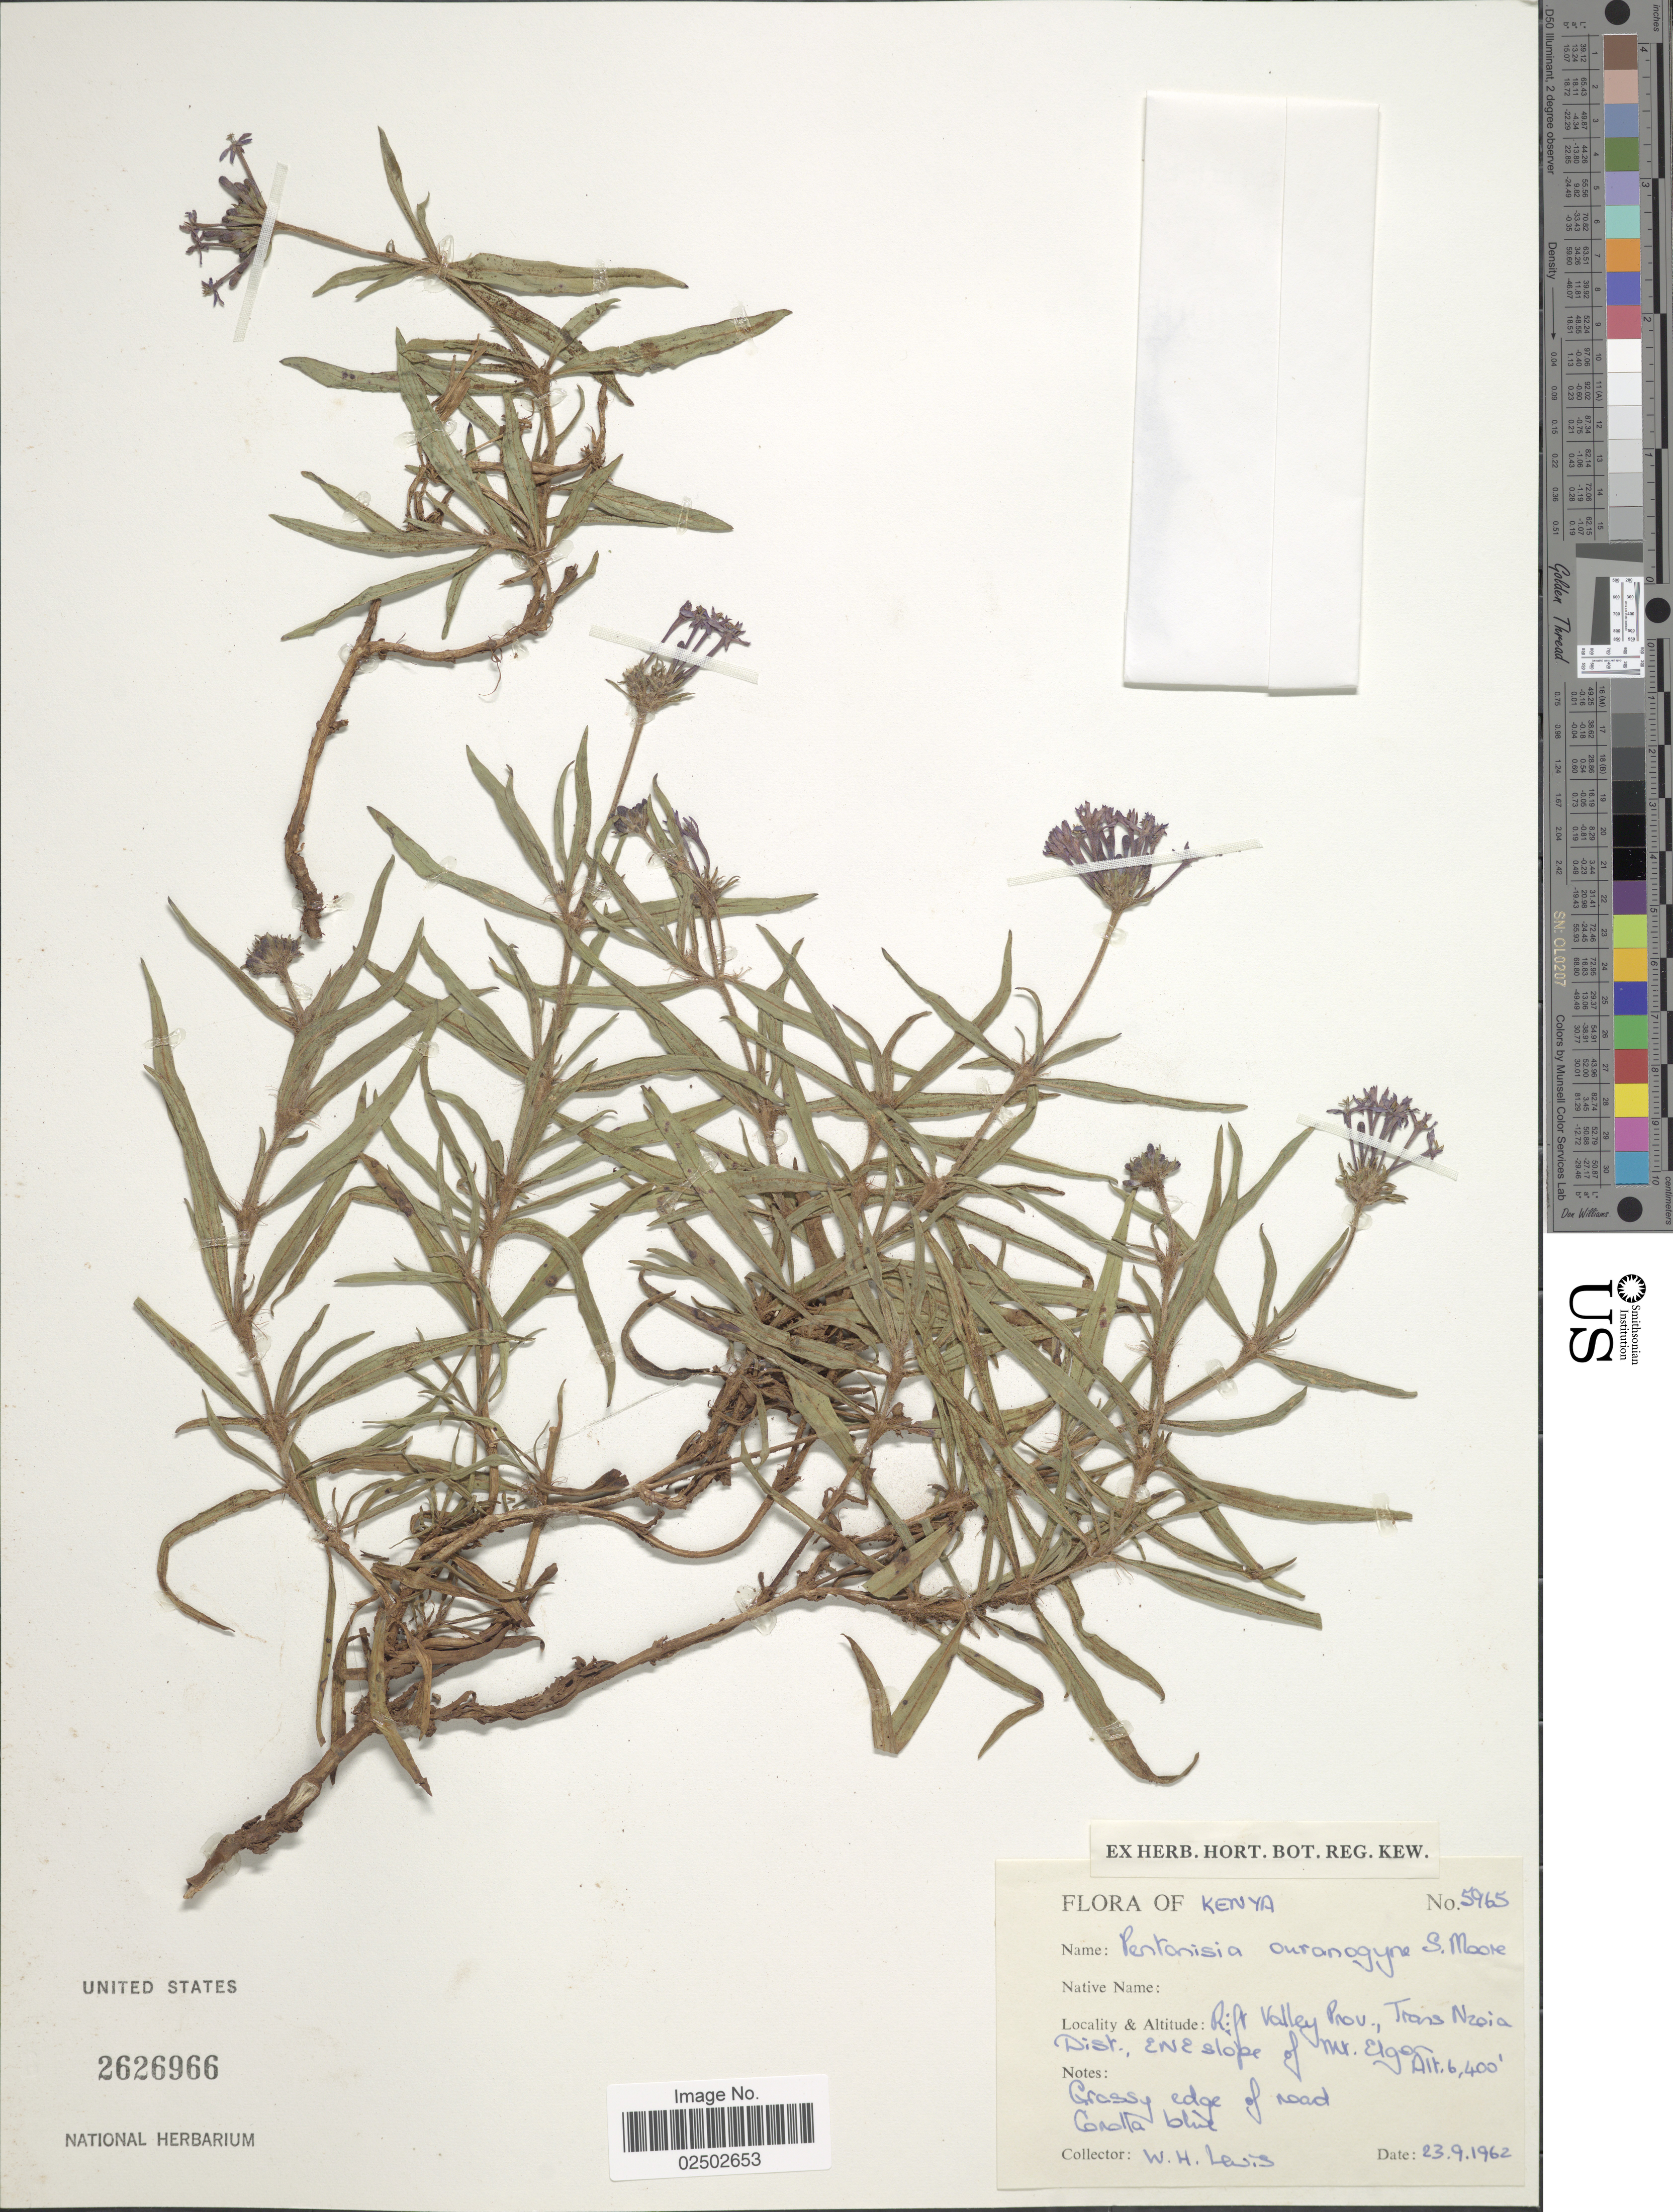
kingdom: Plantae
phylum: Tracheophyta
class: Magnoliopsida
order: Gentianales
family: Rubiaceae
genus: Pentanisia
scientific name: Pentanisia ouranogyne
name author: S. Moore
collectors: W. H. Lewis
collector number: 5965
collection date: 1962-09-23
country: Kenya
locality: Rift Valley Prov., Trans Nzoia Dist. ENE slope of Mt. Elgon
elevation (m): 1951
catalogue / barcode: US 2626966